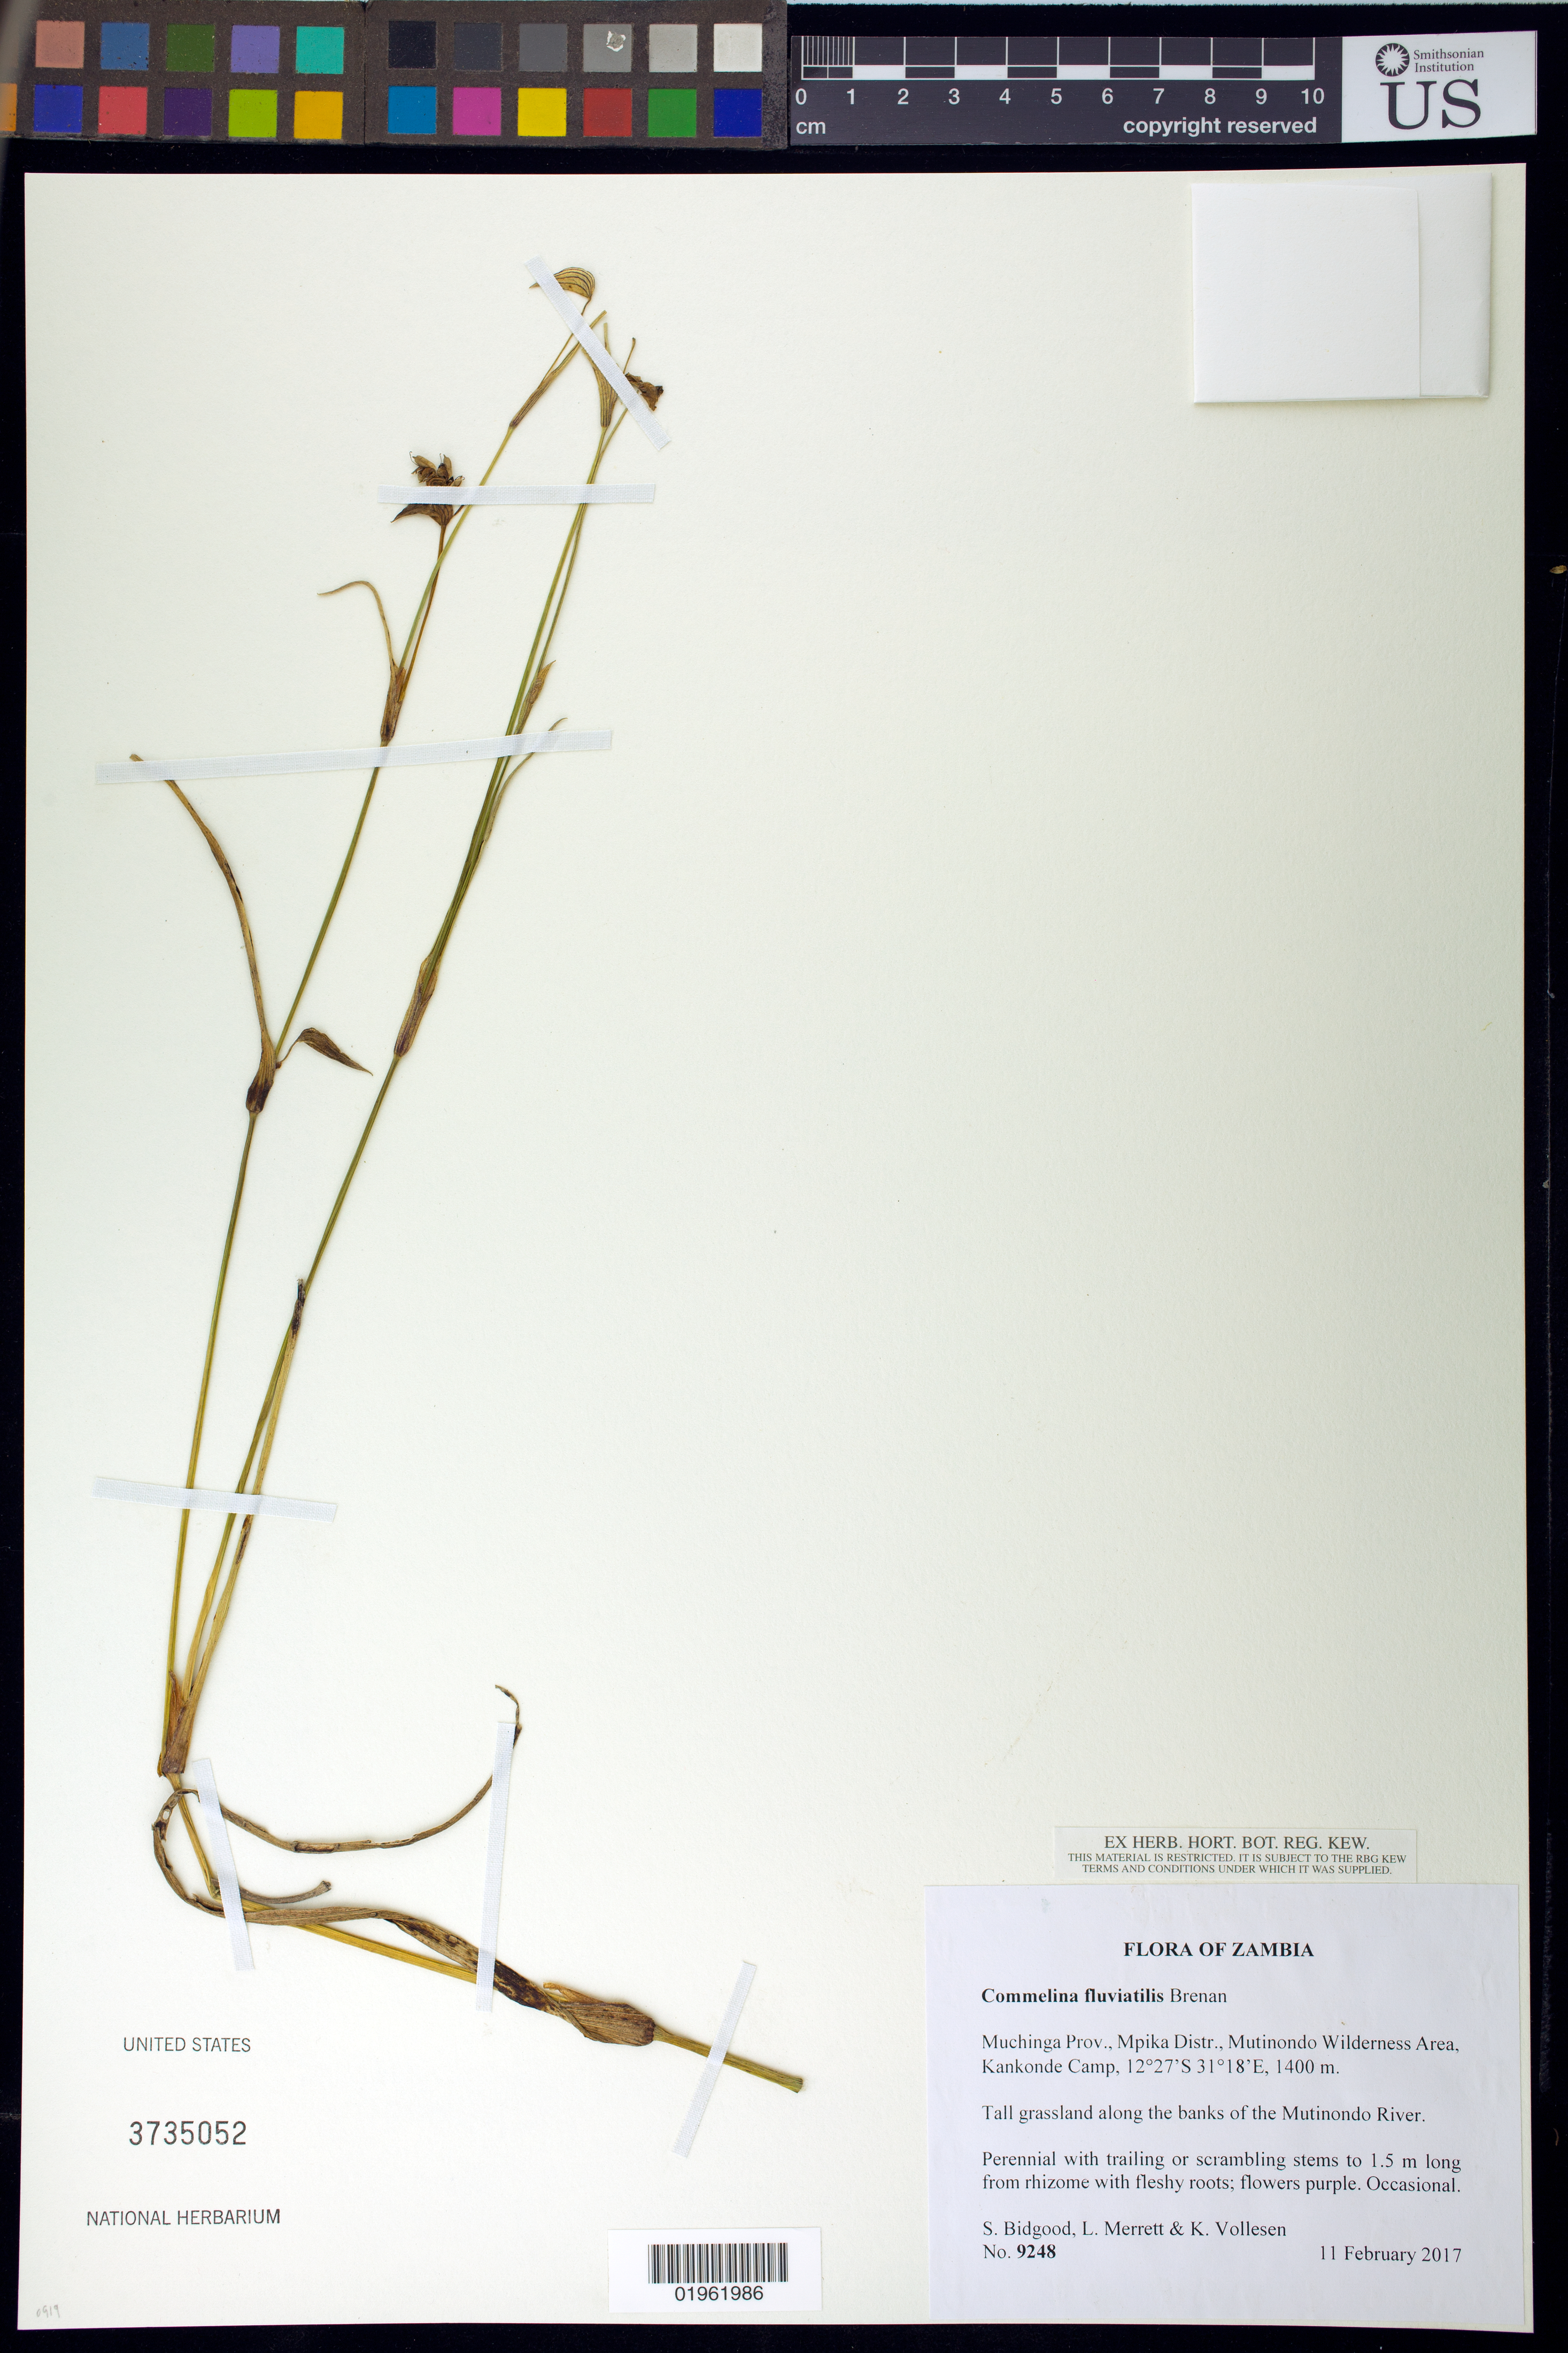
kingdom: Plantae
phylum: Tracheophyta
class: Liliopsida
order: Commelinales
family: Commelinaceae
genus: Commelina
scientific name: Commelina fluviatilis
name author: Brenan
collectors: S. Bidgood et al.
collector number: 9248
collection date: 2017-02-11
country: Zambia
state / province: Muchinga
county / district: Mpika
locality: Mutinondo Wilderness Area, Kankonde Camp.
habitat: Tall grassland along the banks of the Mutinondo River.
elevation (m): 1400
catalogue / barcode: US 3735052